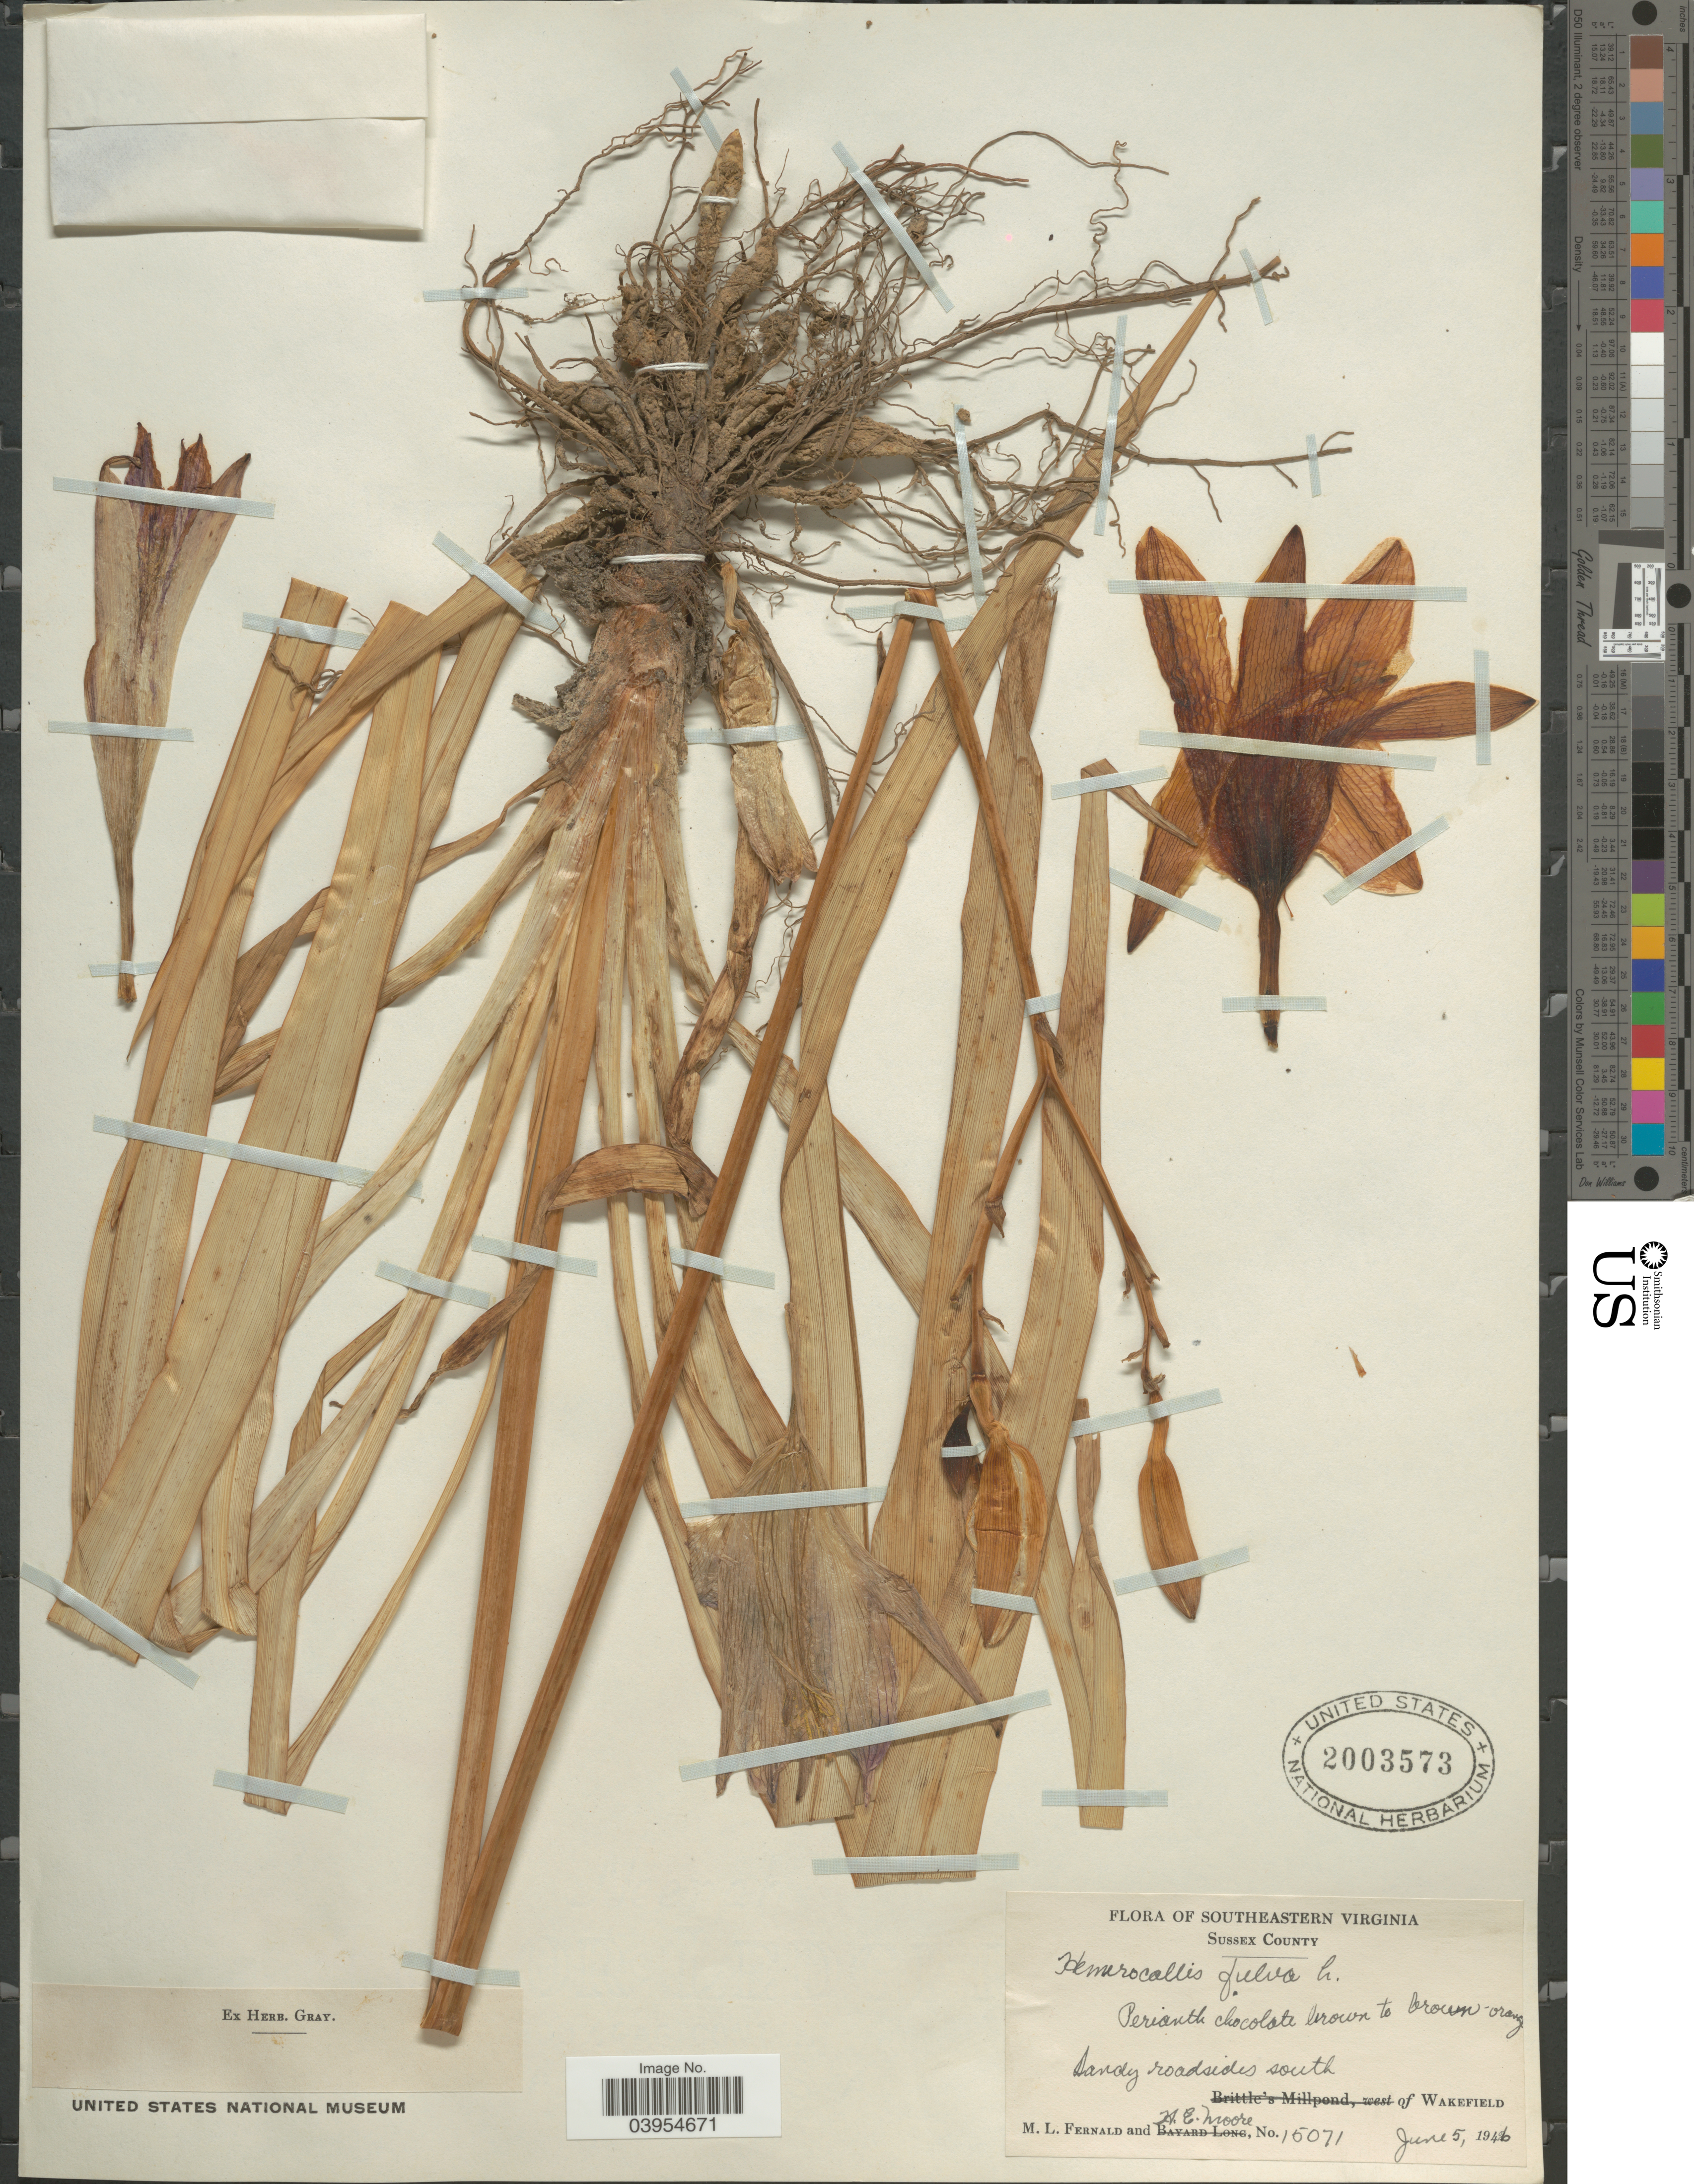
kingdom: Plantae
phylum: Tracheophyta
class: Liliopsida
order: Asparagales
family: Asphodelaceae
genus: Hemerocallis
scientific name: Hemerocallis fulva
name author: L.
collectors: M. L. Fernald & H. Moore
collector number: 15071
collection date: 1946-06-05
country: United States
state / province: Virginia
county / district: Sussex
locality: Southeastern Virginia. Sussex County. Sandy roadsides south of Wakefield.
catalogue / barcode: US 2003573